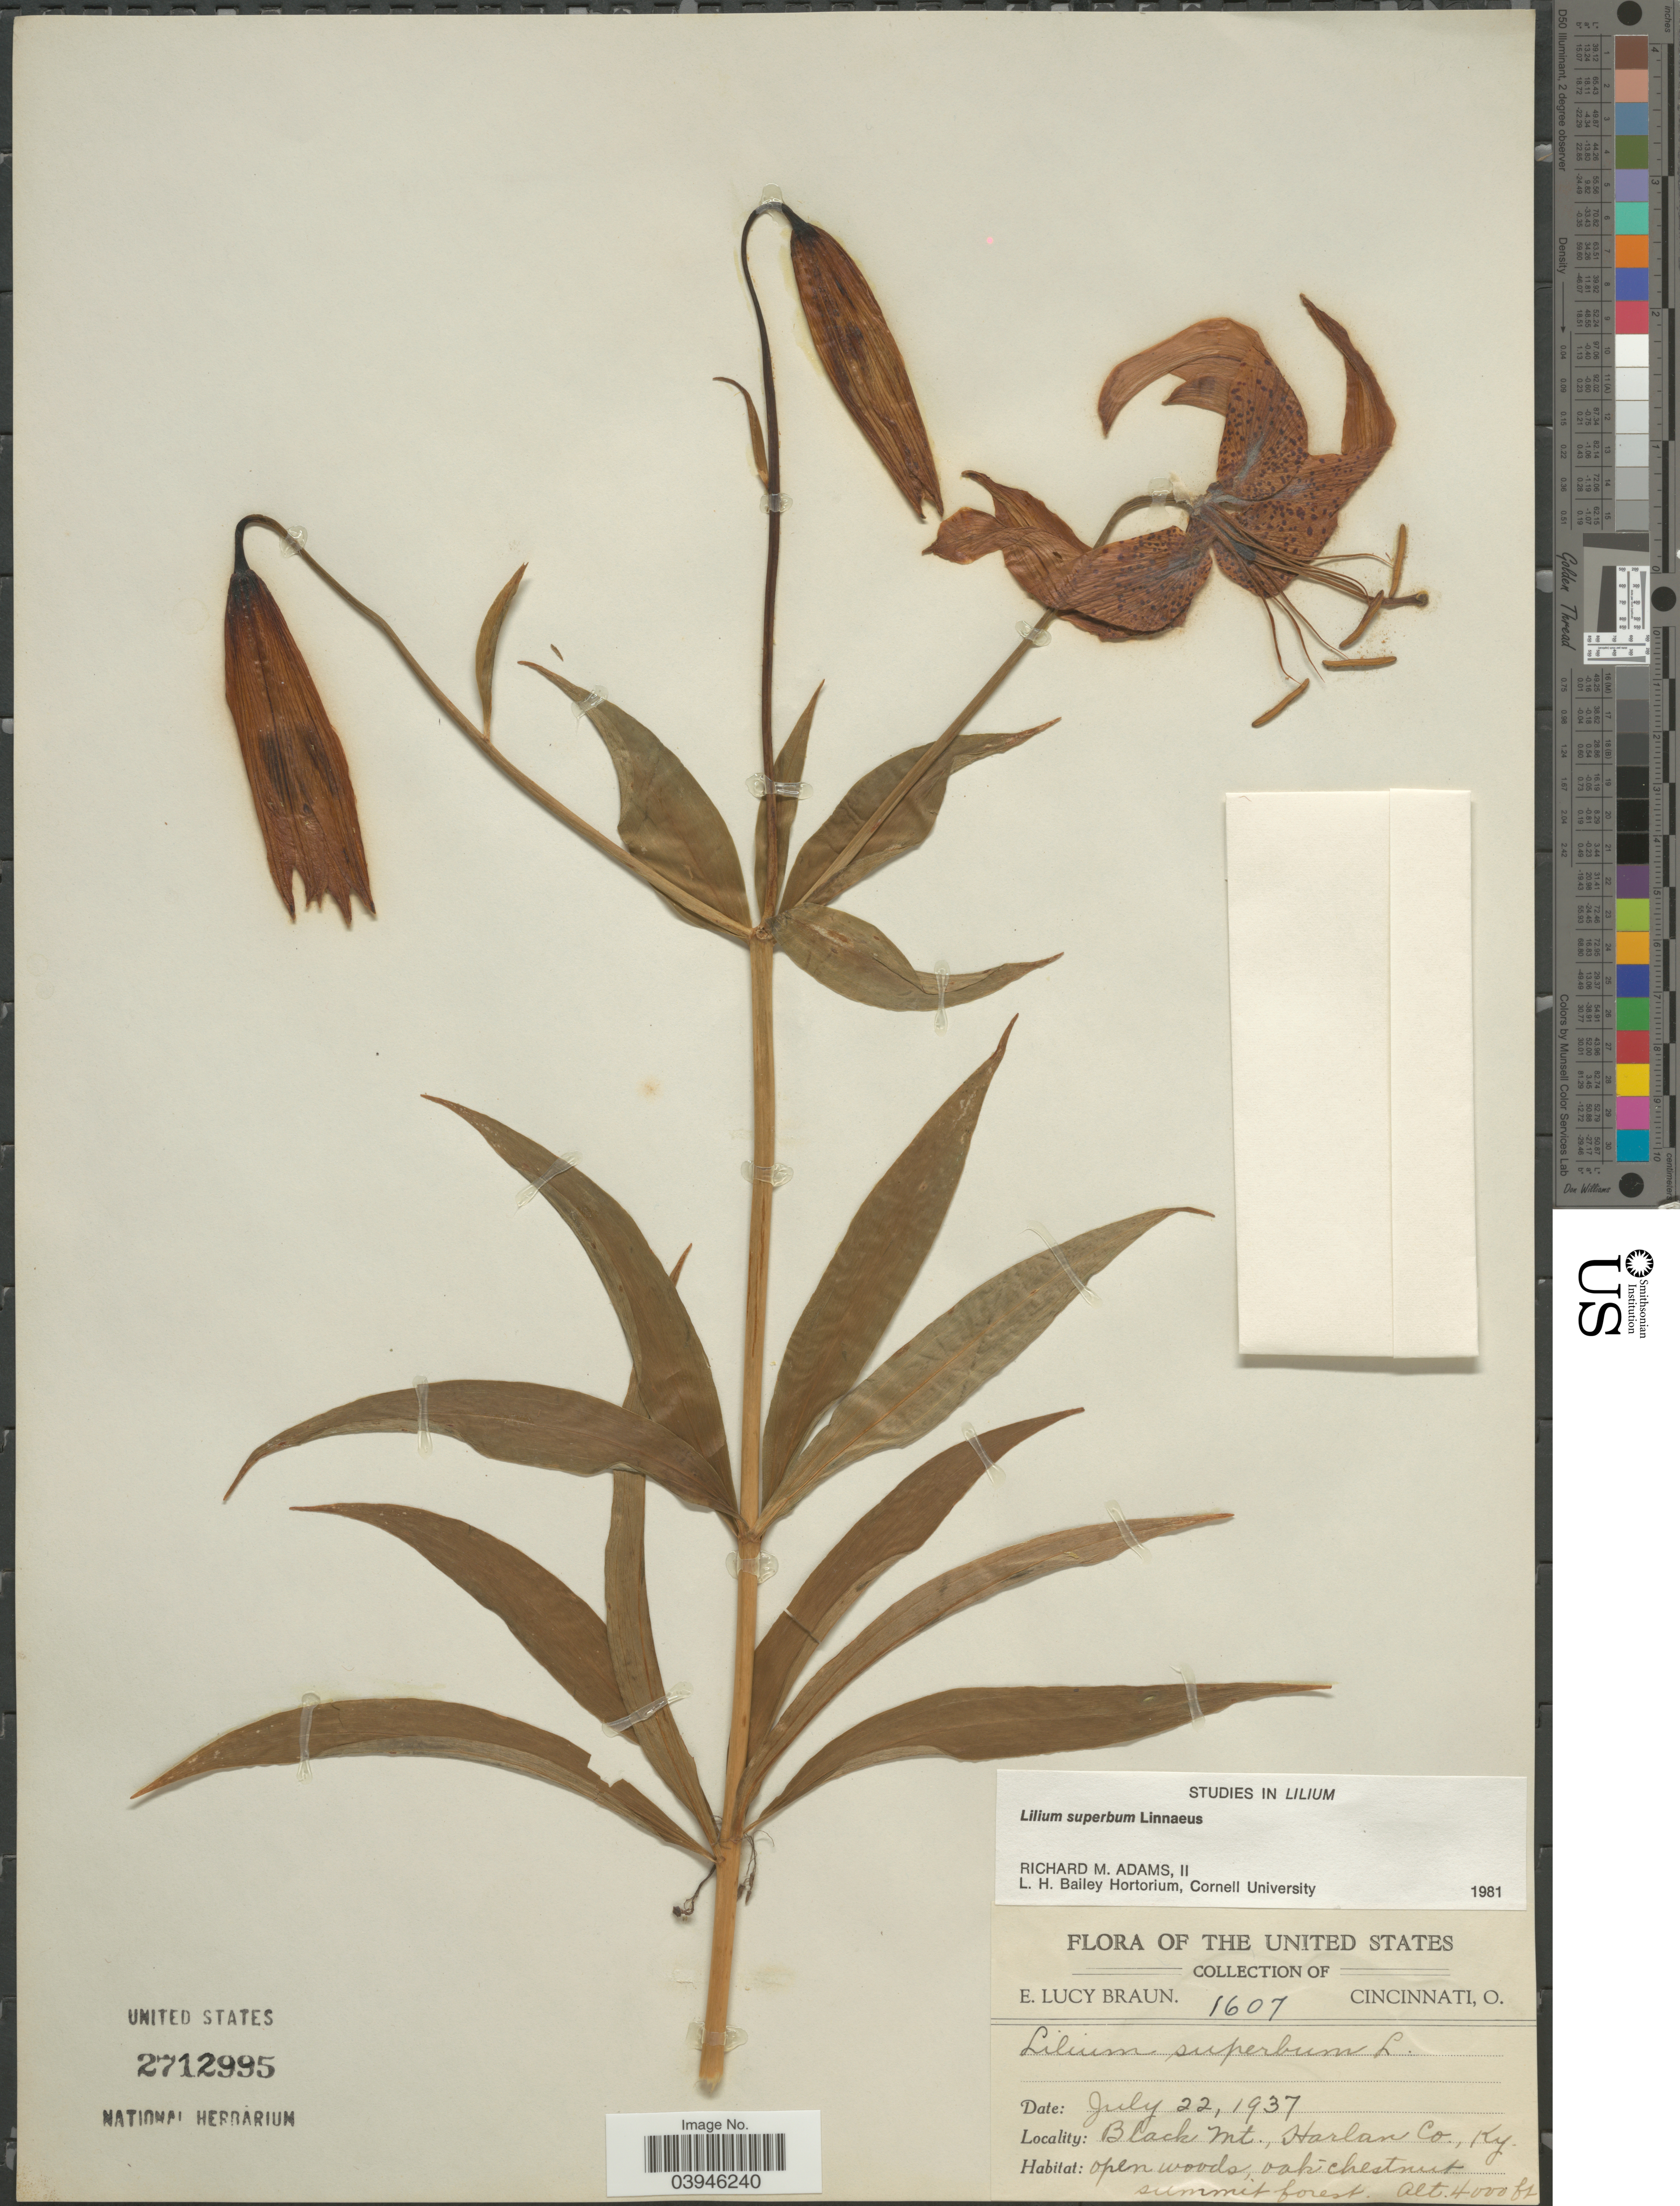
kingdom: Plantae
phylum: Tracheophyta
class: Liliopsida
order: Liliales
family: Liliaceae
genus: Lilium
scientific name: Lilium superbum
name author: L.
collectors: E. L. Braun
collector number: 1607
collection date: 1937-07-22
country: United States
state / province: Kentucky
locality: Black Mt., Harlan Co.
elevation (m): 1219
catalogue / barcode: US 2712995